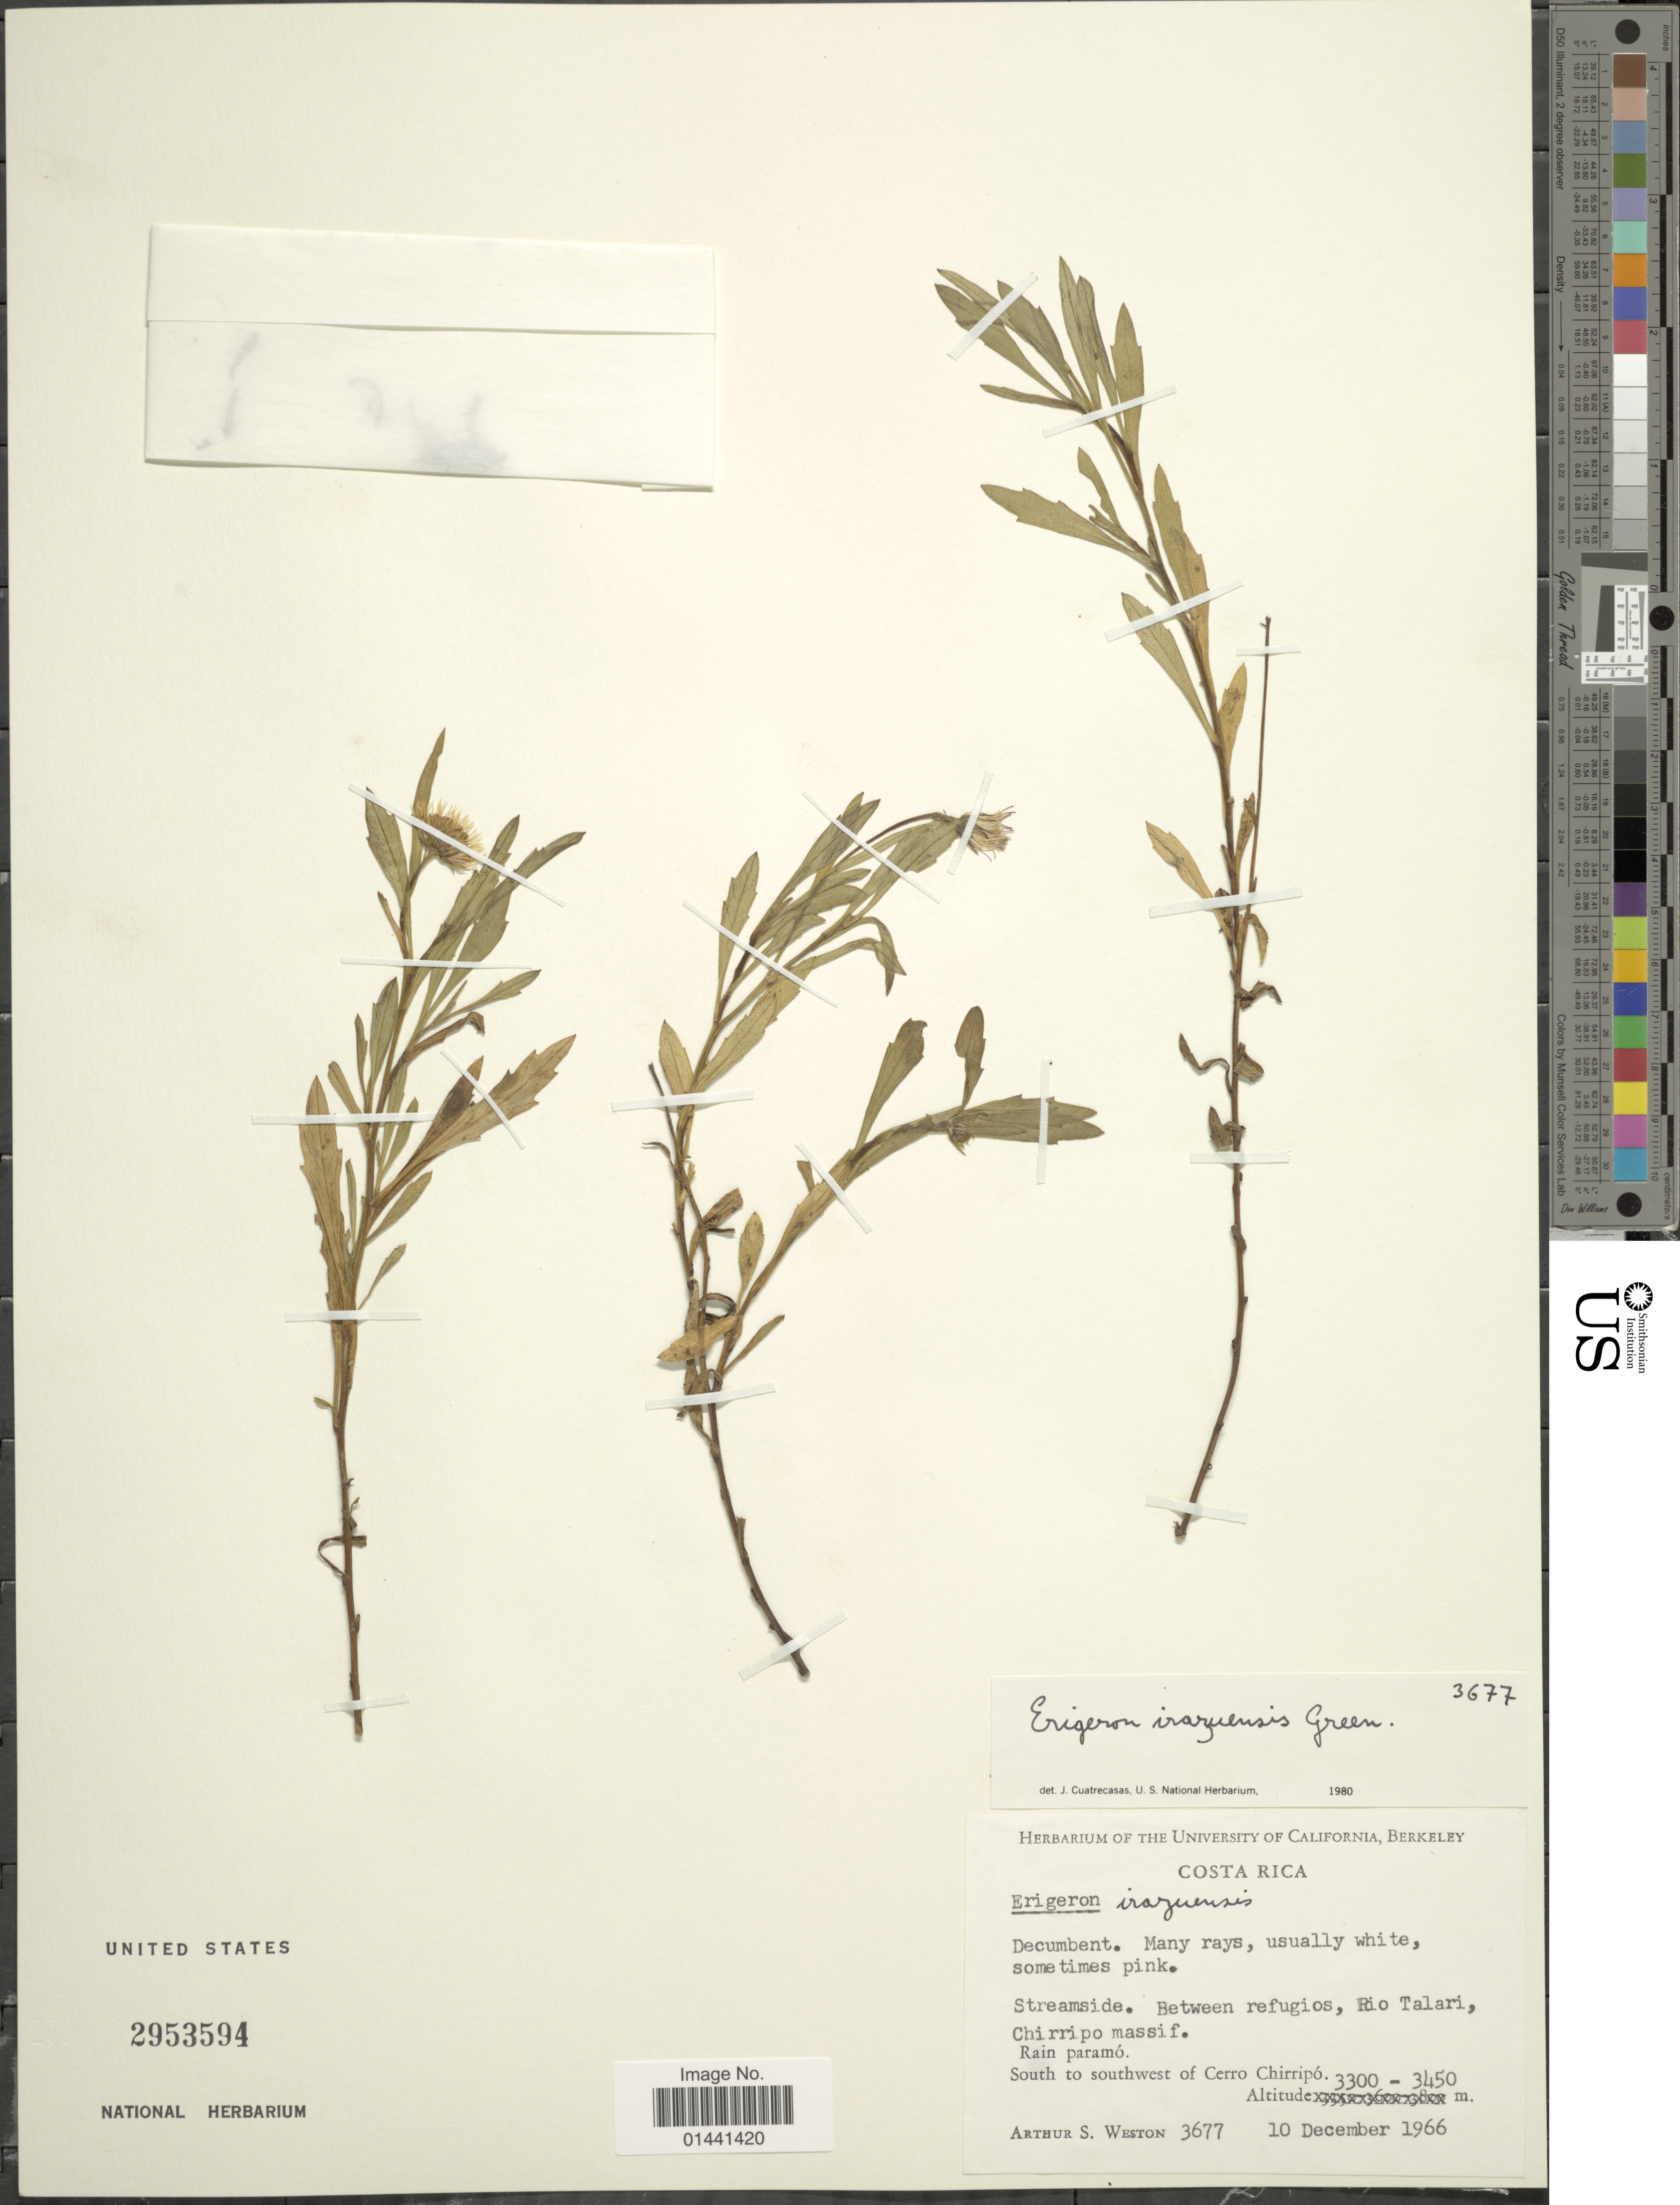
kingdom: Plantae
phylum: Tracheophyta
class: Magnoliopsida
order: Asterales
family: Asteraceae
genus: Erigeron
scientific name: Erigeron irazuense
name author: Greenm.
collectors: A. Weston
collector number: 3677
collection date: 1966-12-10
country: Costa Rica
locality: Streamside, between refugios, Rio Talari, Chirripo masif, Rain paramó, south to southwest of Cerro Chirripó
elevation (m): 3300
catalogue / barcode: US 2953594